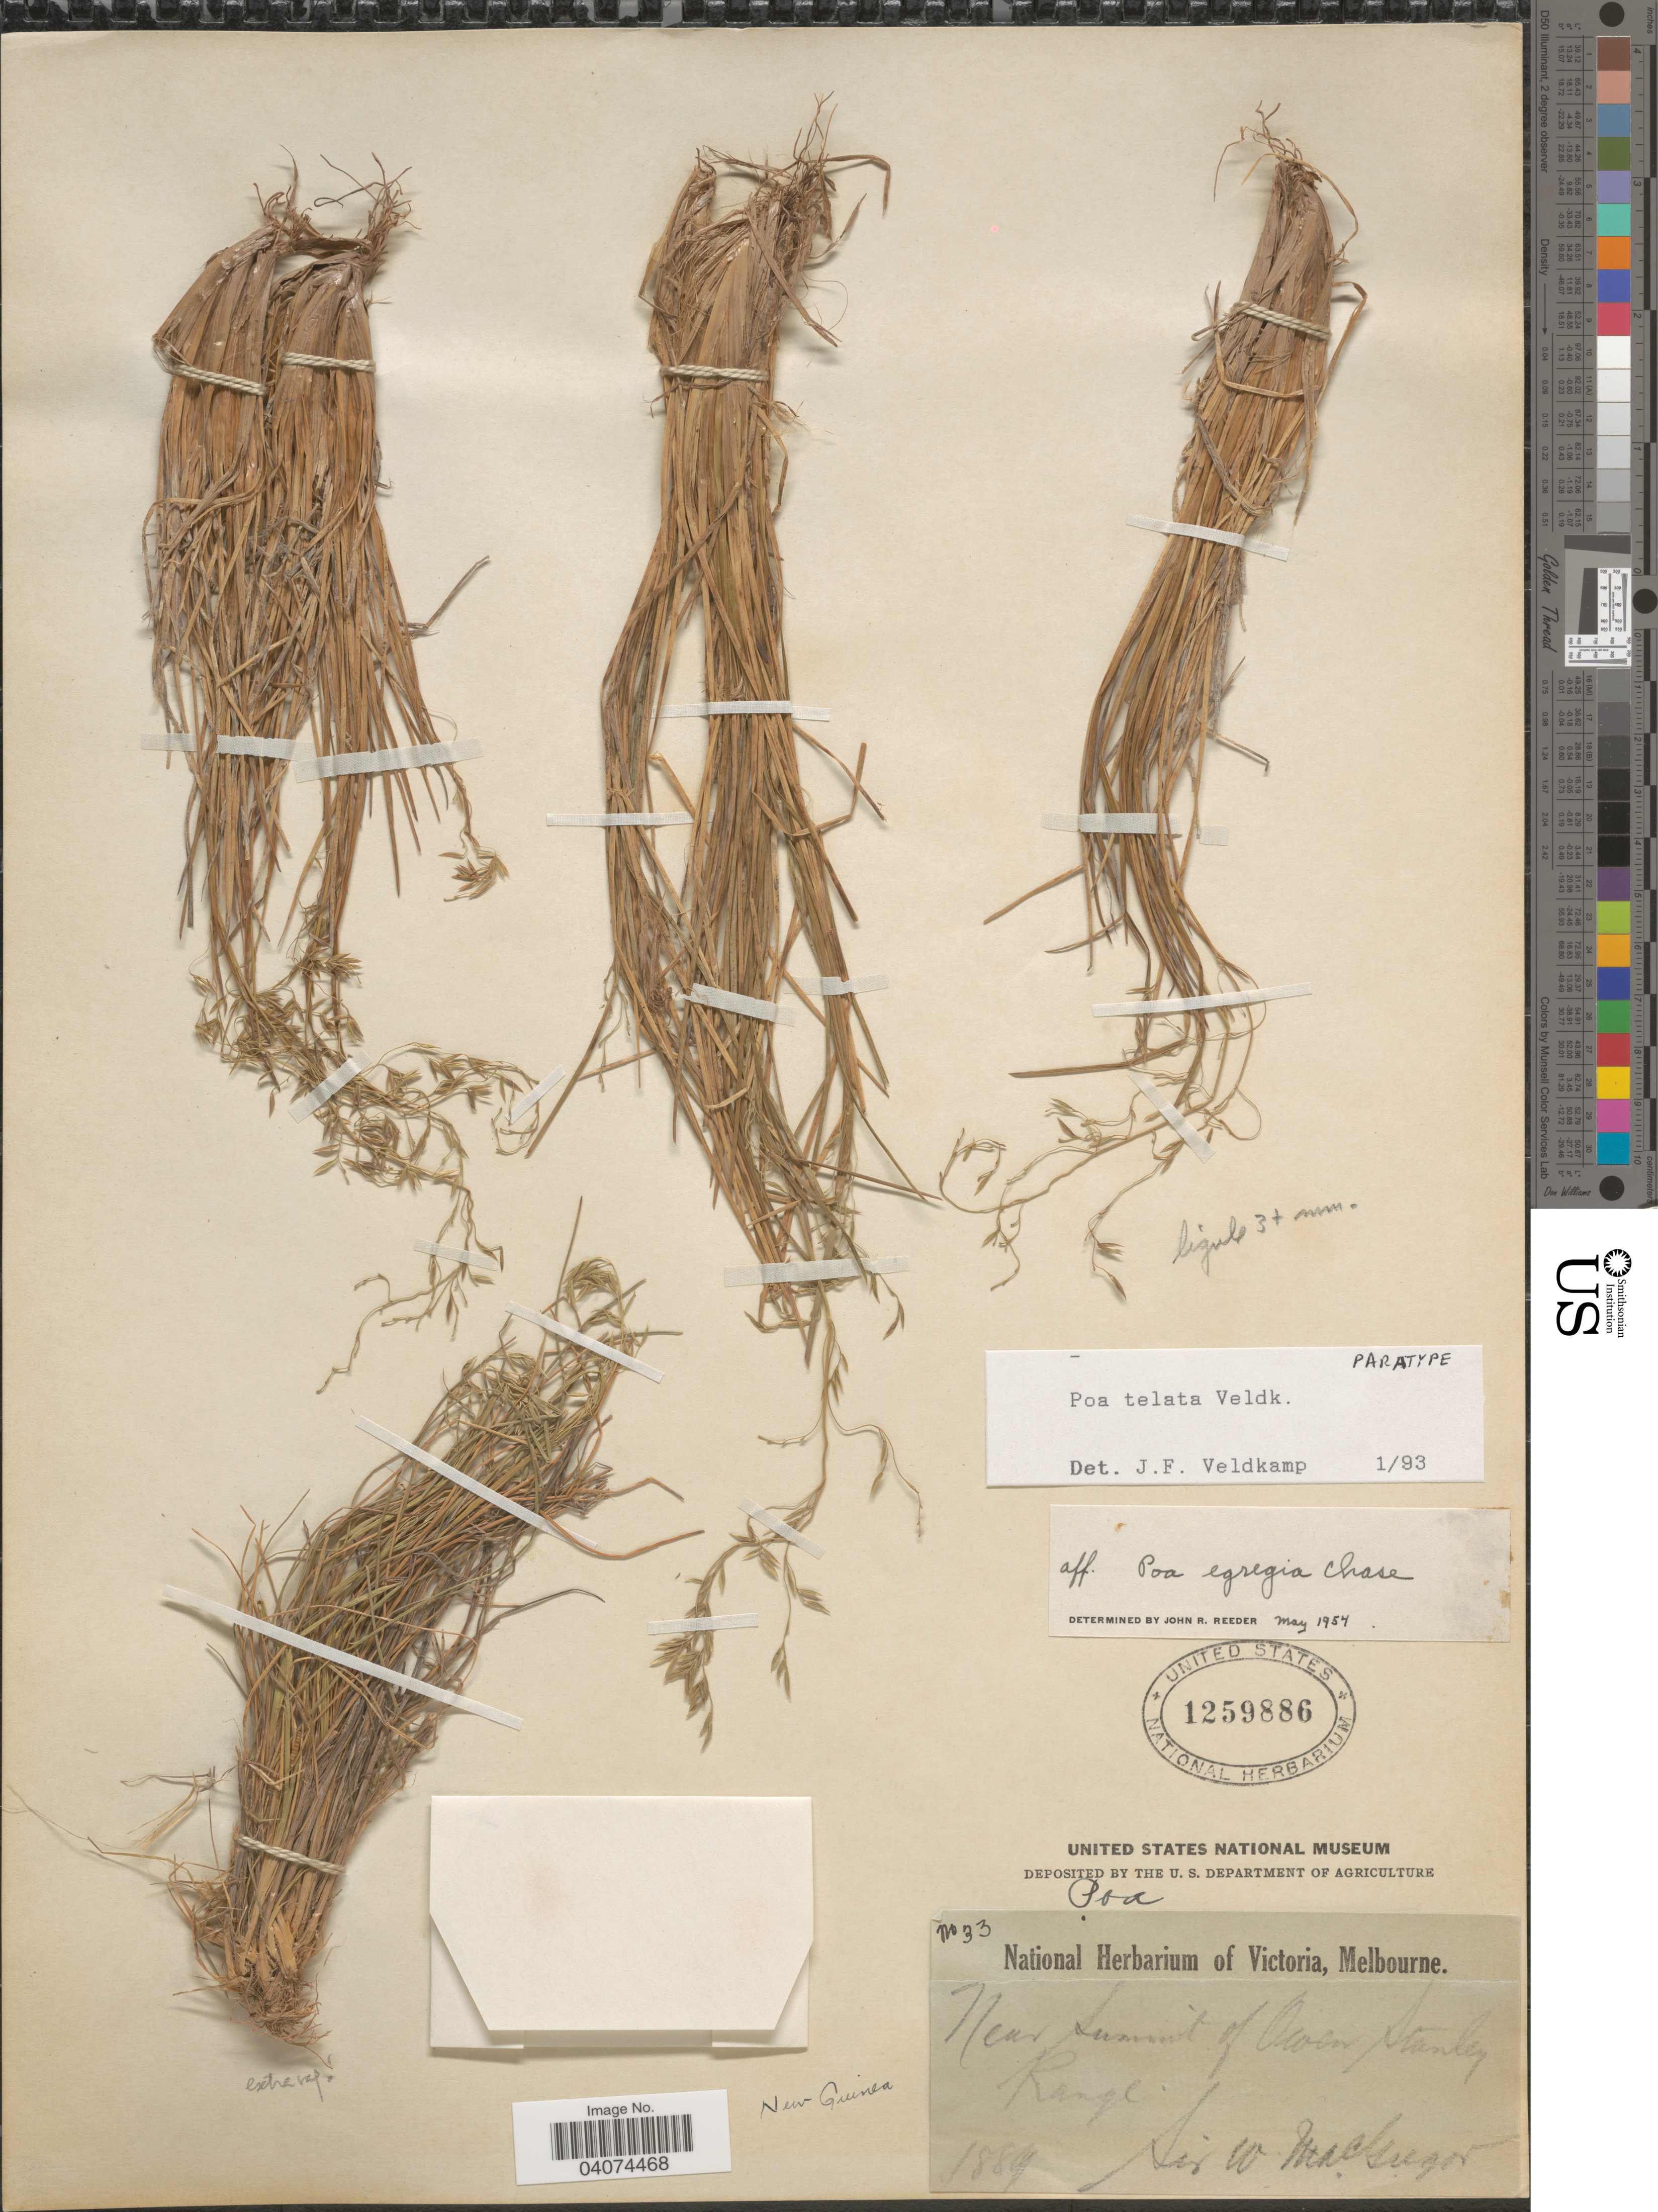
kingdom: Plantae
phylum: Tracheophyta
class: Liliopsida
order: Poales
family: Poaceae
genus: Poa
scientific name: Poa telata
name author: Veldkamp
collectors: W. Macgregor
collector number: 33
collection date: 1889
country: Papua New Guinea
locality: Near Summit of Owen Stanley Range. New Guinea.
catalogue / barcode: US 1259886